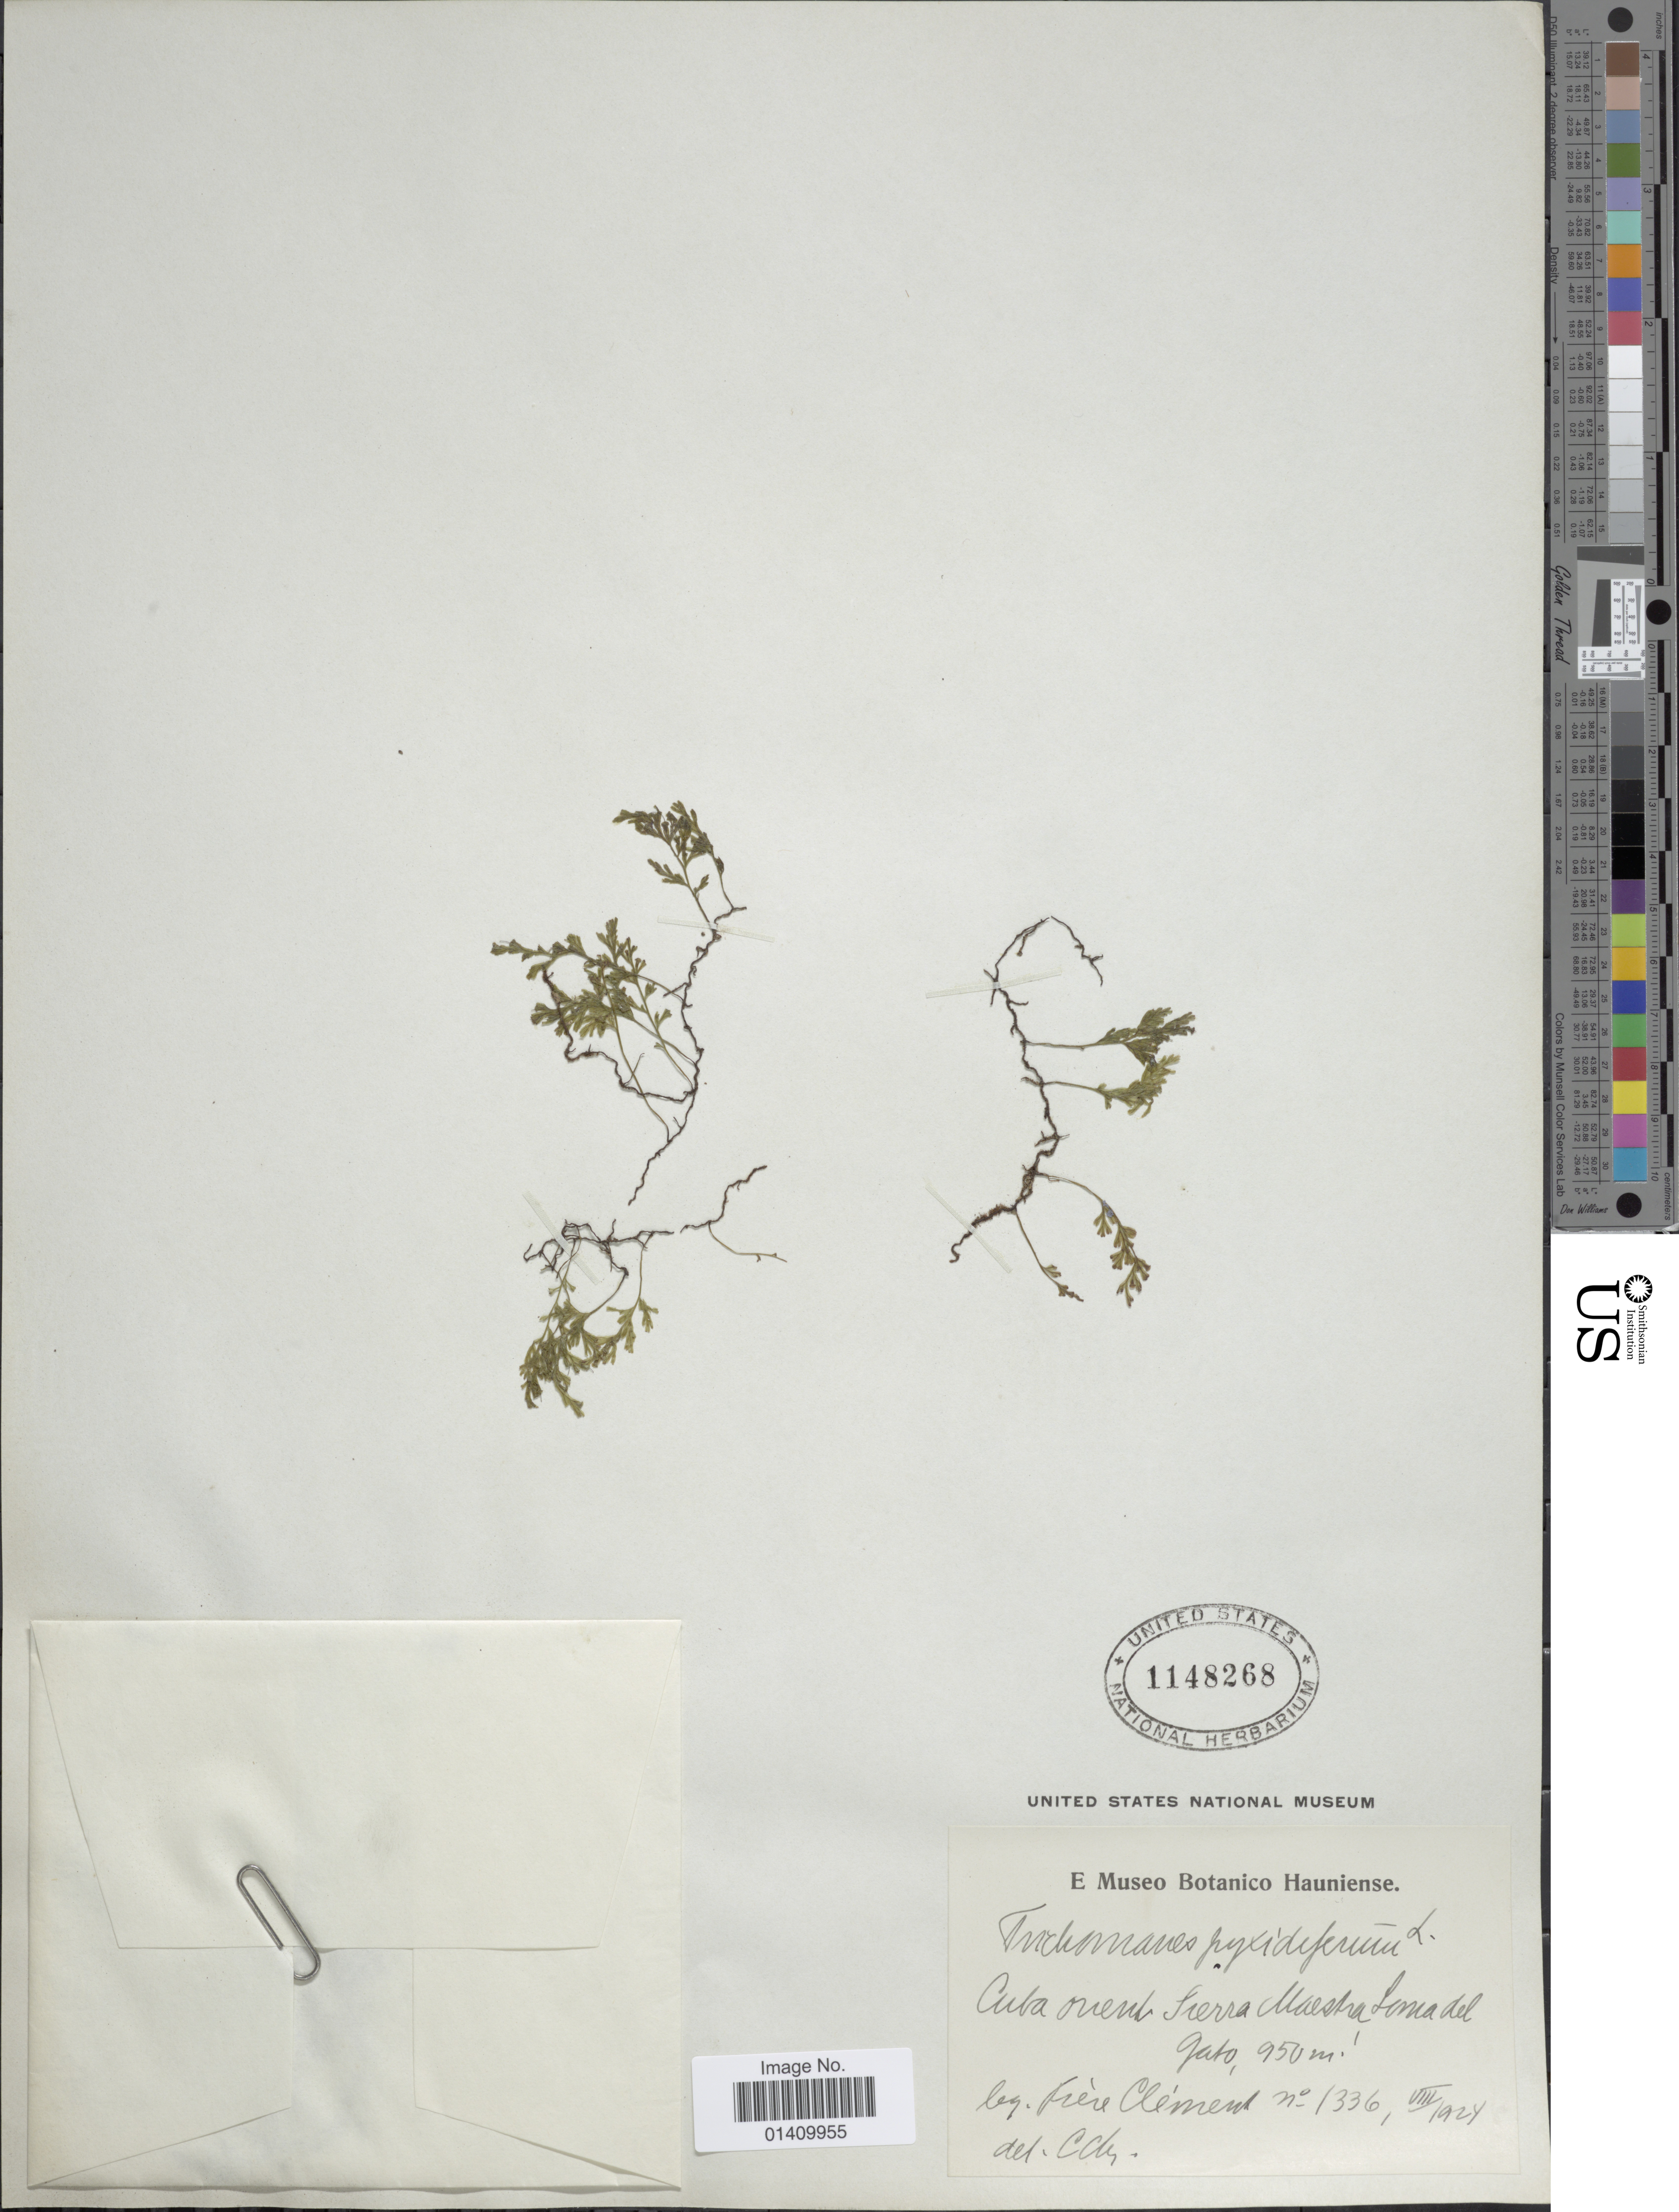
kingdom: Plantae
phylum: Tracheophyta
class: Polypodiopsida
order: Hymenophyllales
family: Hymenophyllaceae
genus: Polyphlebium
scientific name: Polyphlebium pyxidiferum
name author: (L.) Ebihara & Dubuisson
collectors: Bro. Clemente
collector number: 1336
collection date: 1924-08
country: Cuba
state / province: Oriente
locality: Cuba orient Sierra Maestra Loma del Gato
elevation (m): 950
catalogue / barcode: US 1148268